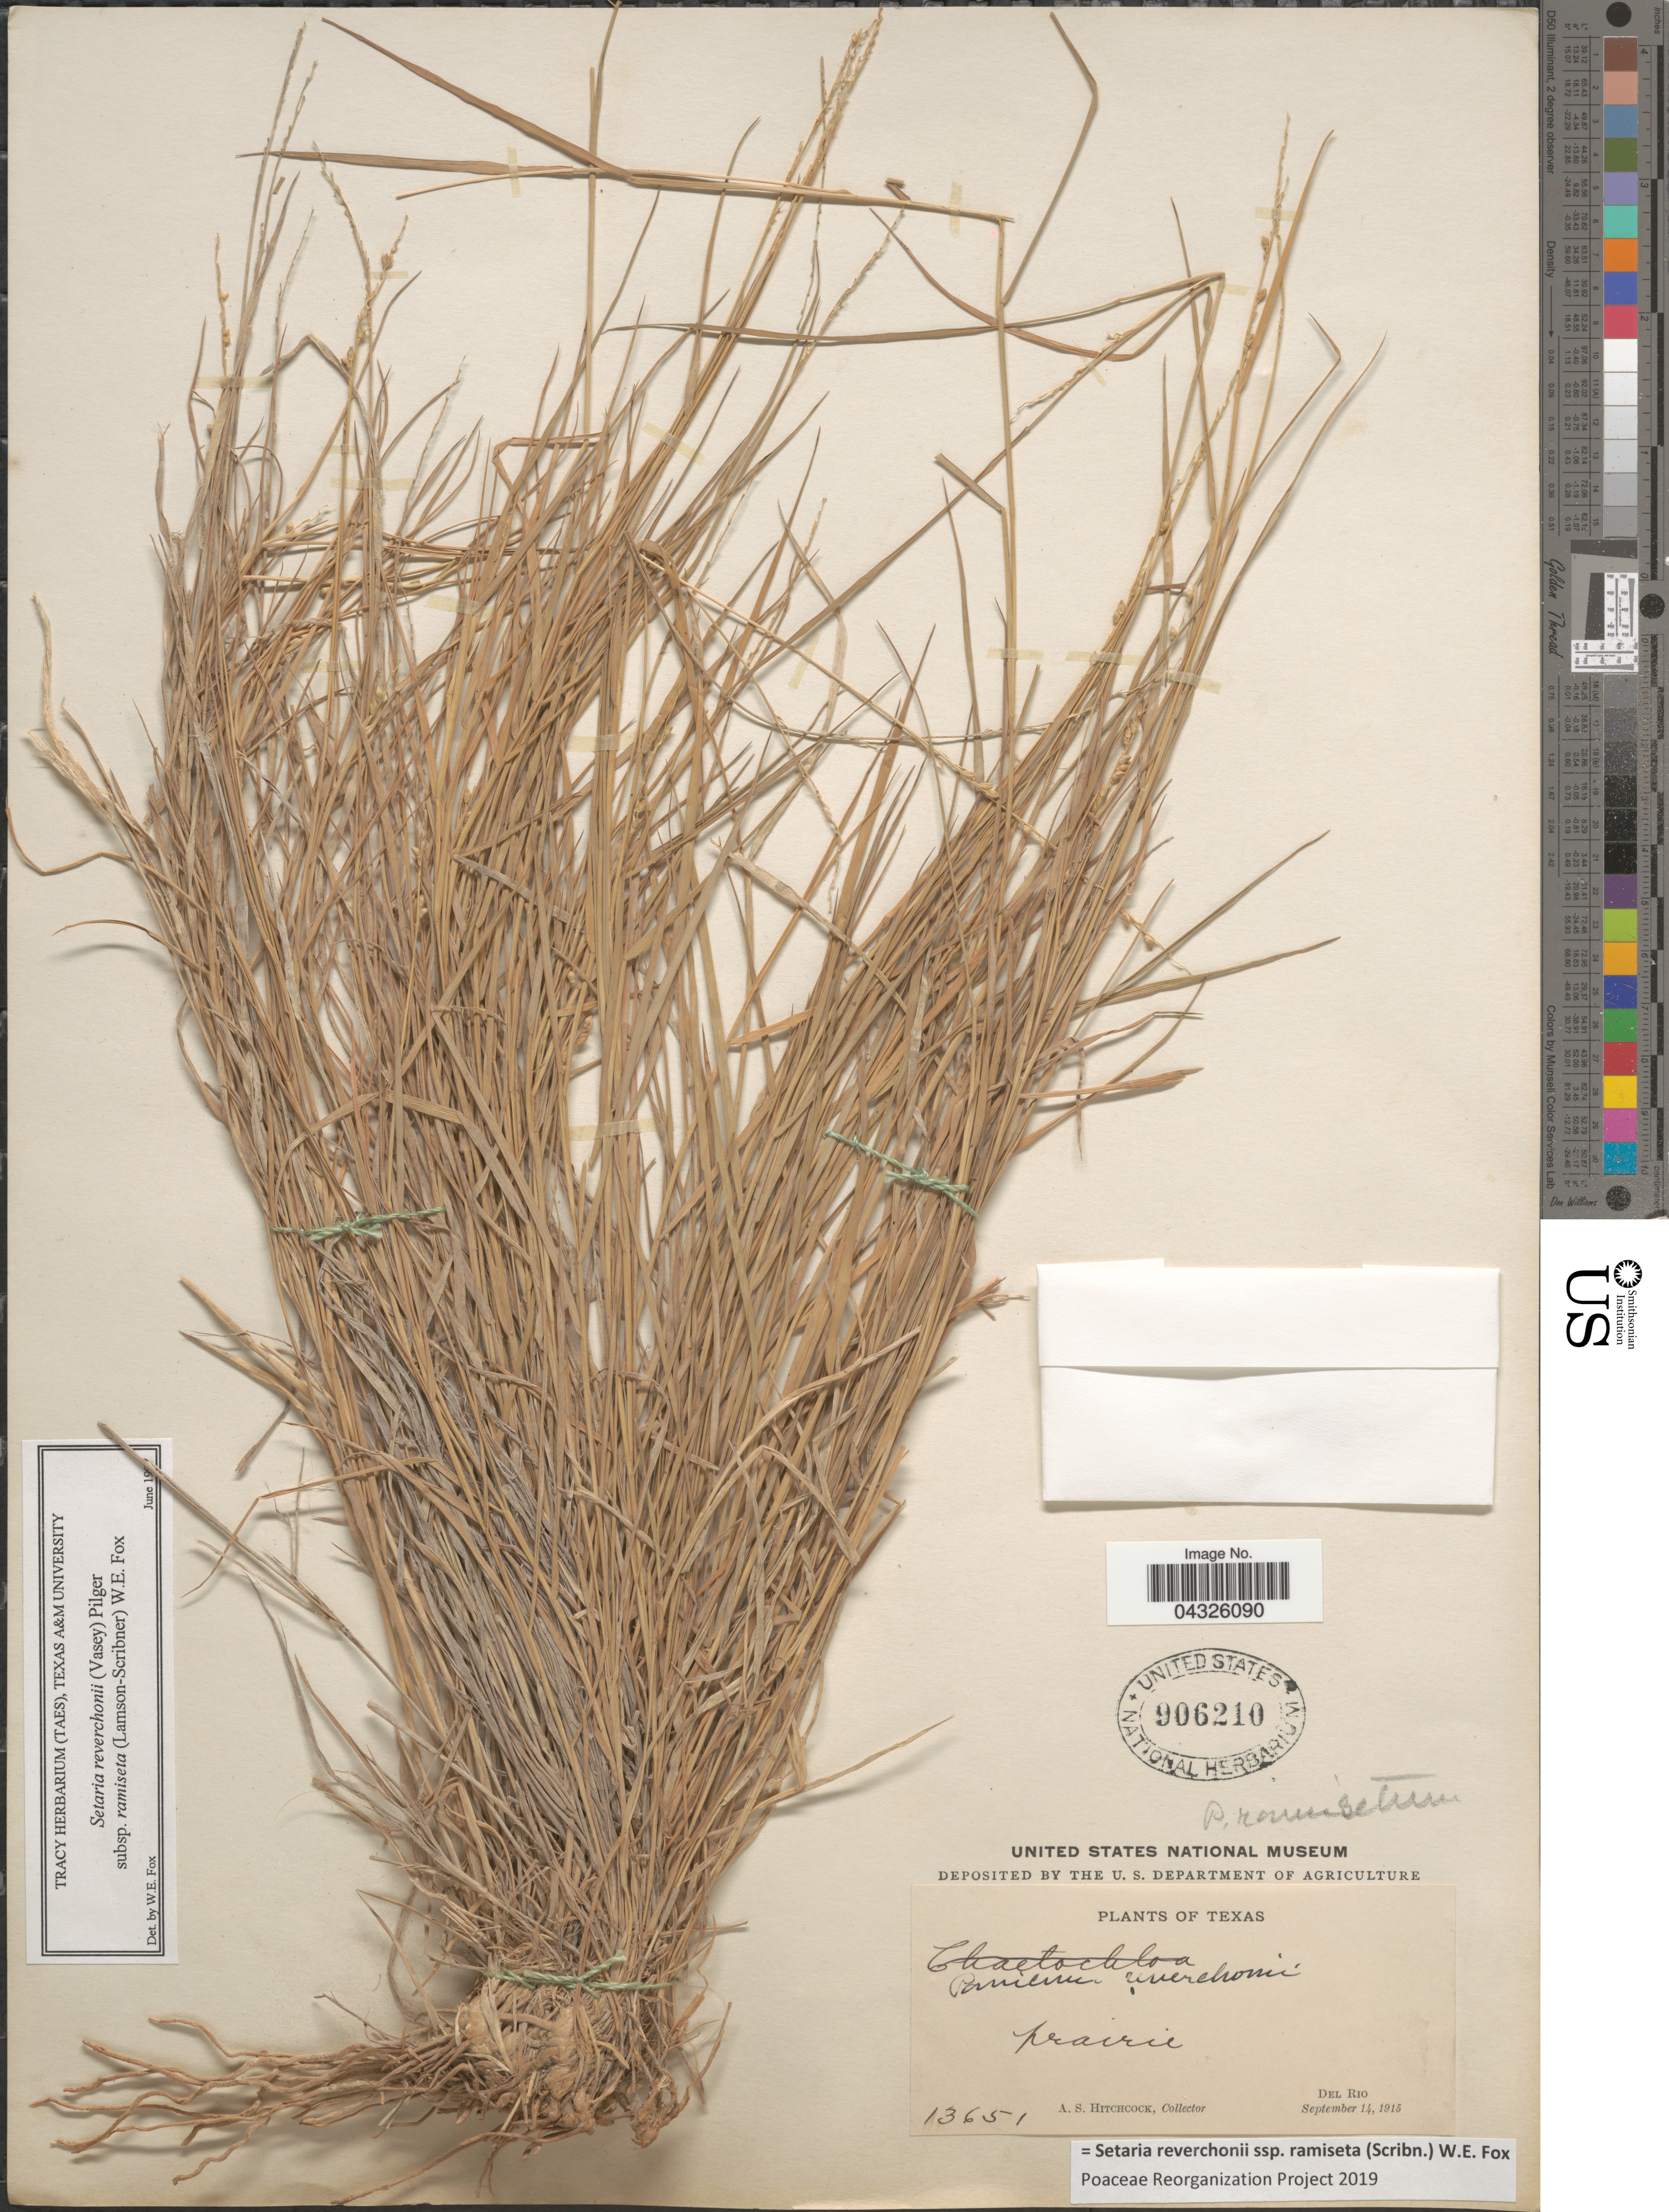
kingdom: Plantae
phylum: Tracheophyta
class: Liliopsida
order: Poales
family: Poaceae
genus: Setaria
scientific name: Setaria reverchonii subsp. ramiseta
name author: (Scribn.) W.E. Fox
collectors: A. S. Hitchcock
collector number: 13651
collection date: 1915-09-14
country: United States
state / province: Texas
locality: Prairie. Del Rio.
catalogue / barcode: US 906210